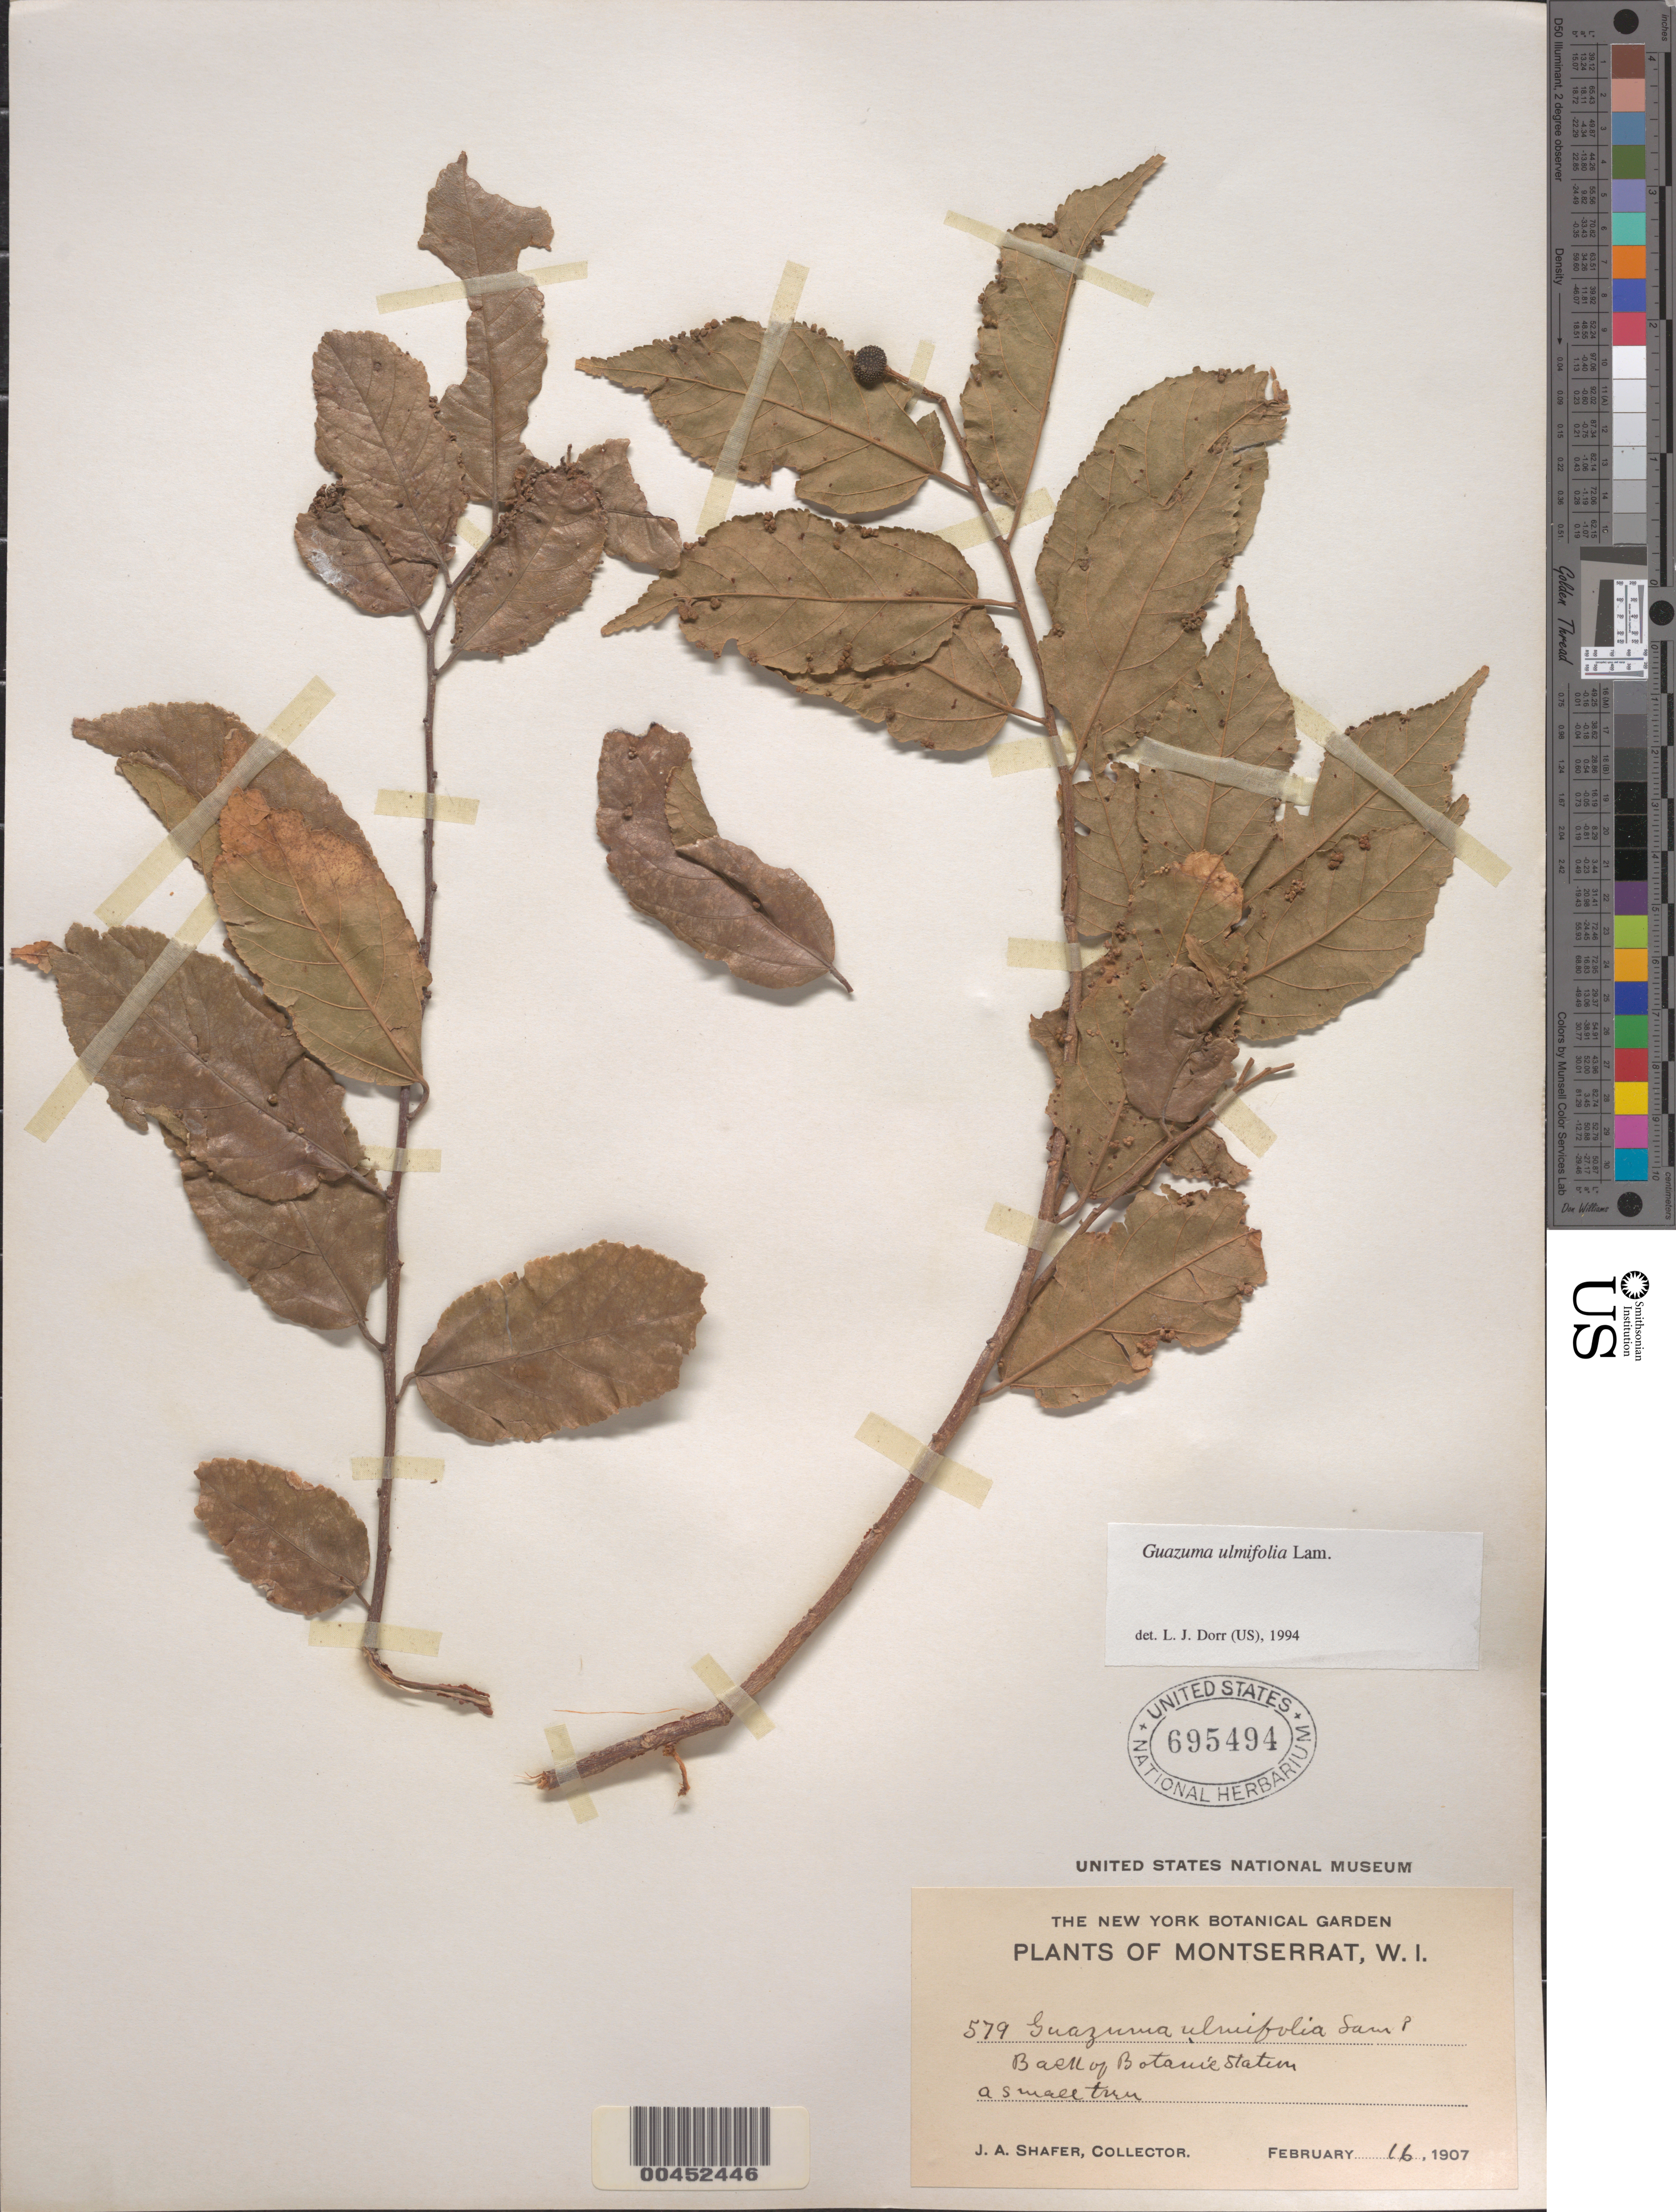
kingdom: Plantae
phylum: Tracheophyta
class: Magnoliopsida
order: Malvales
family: Malvaceae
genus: Guazuma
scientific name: Guazuma ulmifolia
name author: Lam.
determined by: Dorr, L. J., (BOT), Smithsonian Institution - National Museum of Natural History (UNITED STATES)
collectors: J. A. Shafer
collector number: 579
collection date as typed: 16 Feb 1907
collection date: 1907-02-16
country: Montserrat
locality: Back of Botanic Station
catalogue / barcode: US 695494